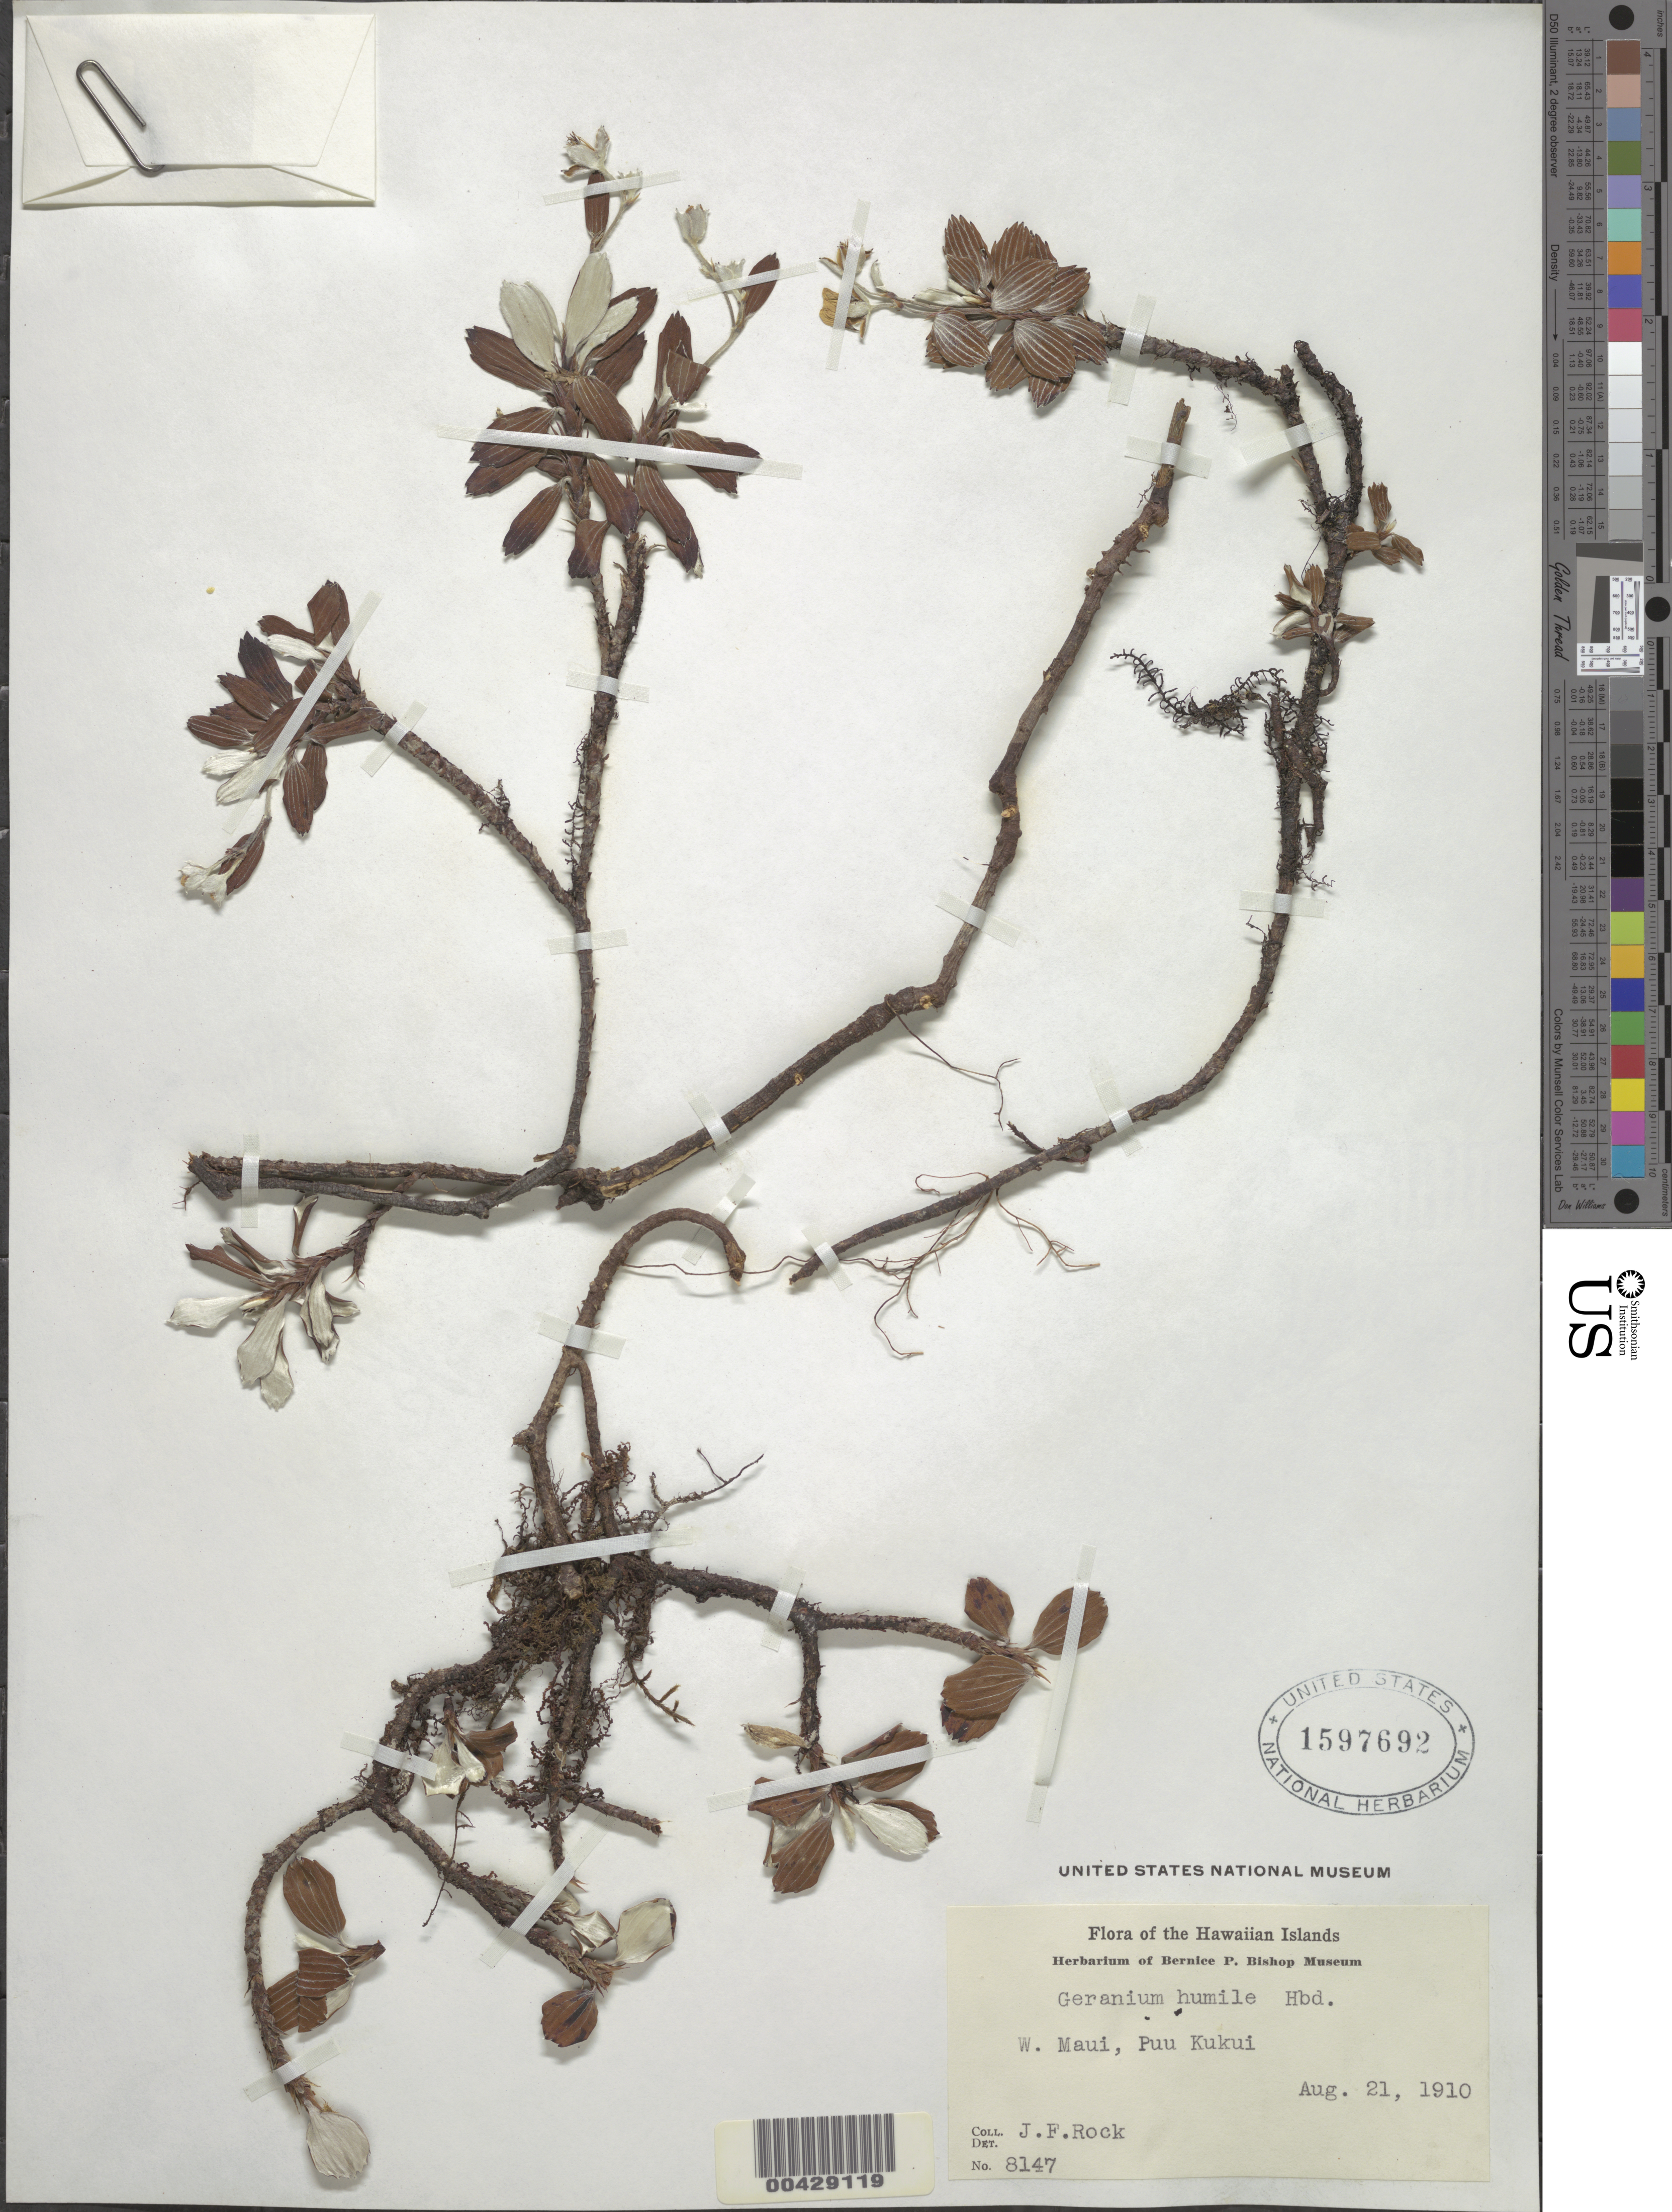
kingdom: Plantae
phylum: Tracheophyta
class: Magnoliopsida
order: Geraniales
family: Geraniaceae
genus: Geranium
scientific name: Geranium humile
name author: Hillebr.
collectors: J. F. Rock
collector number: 8147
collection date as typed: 21 Aug 1910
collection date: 1910-08-21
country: United States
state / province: Hawaii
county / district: Maui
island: Maui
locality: Puu Kukui, W Maui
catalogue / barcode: US 1597692